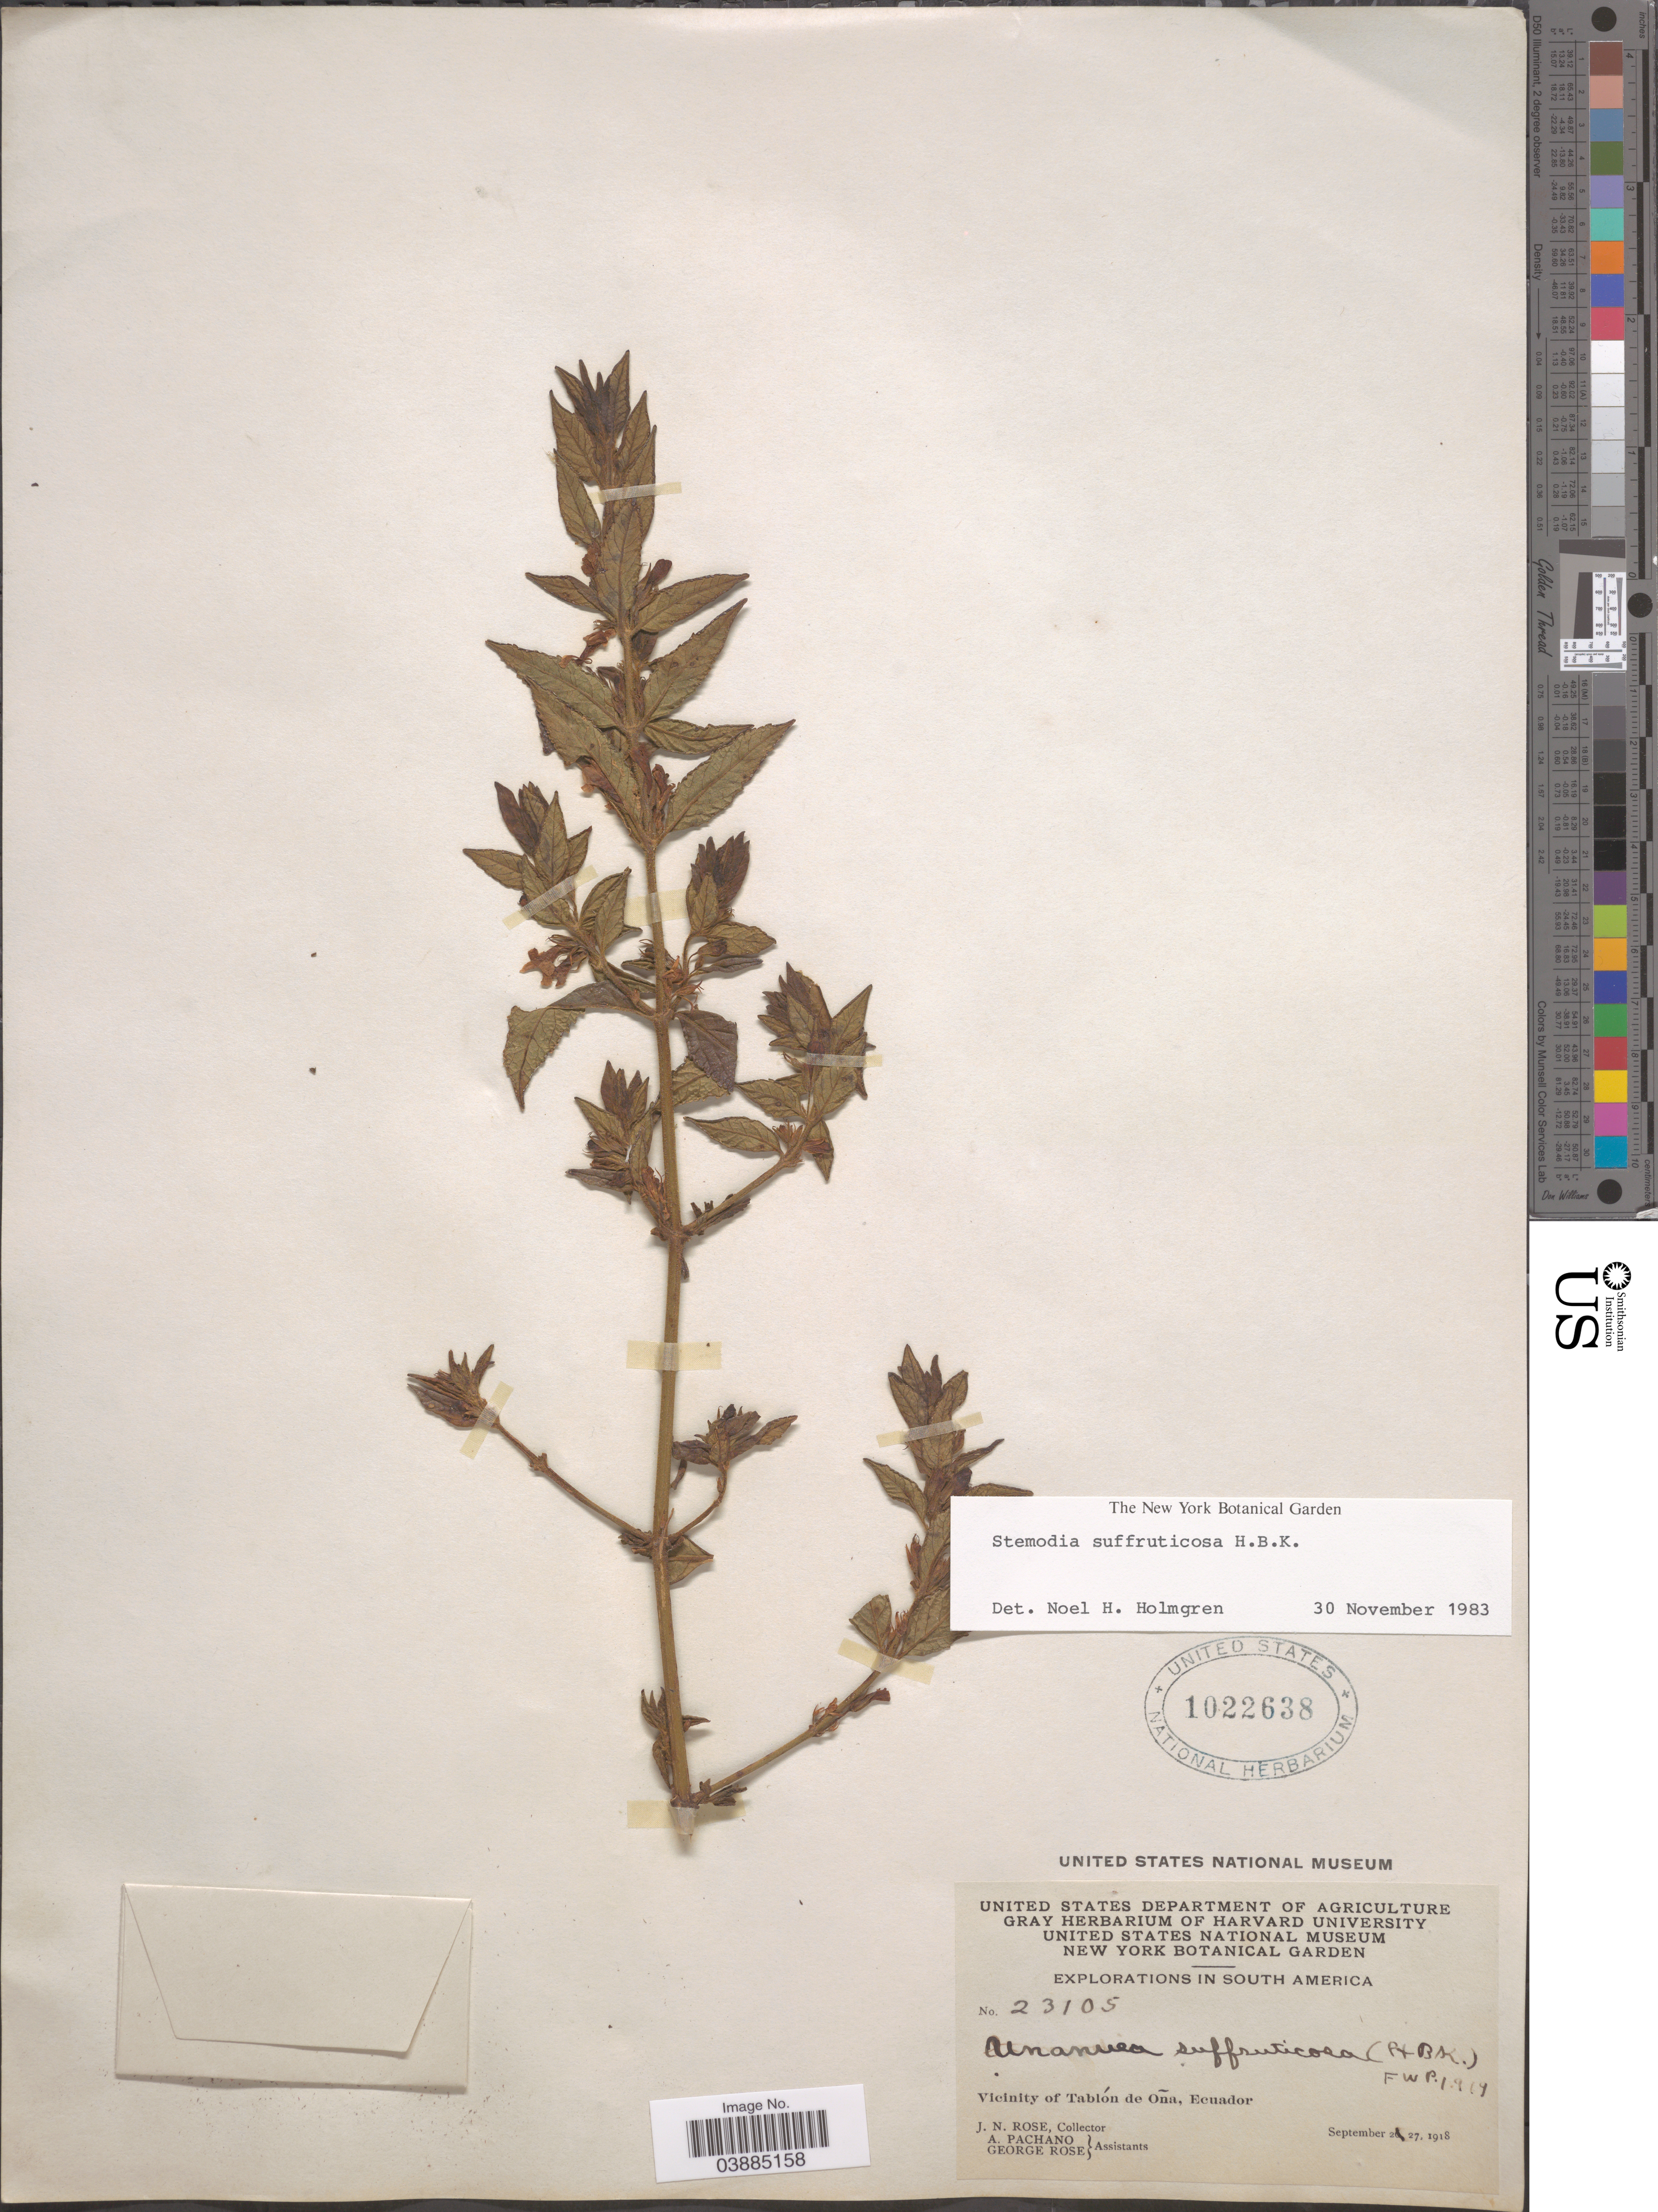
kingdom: Plantae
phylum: Tracheophyta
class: Magnoliopsida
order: Lamiales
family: Plantaginaceae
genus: Stemodia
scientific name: Stemodia suffruticosa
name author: Kunth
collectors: J. N. Rose, A. Pachano & G. Rose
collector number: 23105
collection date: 1918-09-27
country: Ecuador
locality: Vicinity of Tablón de Oña.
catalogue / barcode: US 1022638